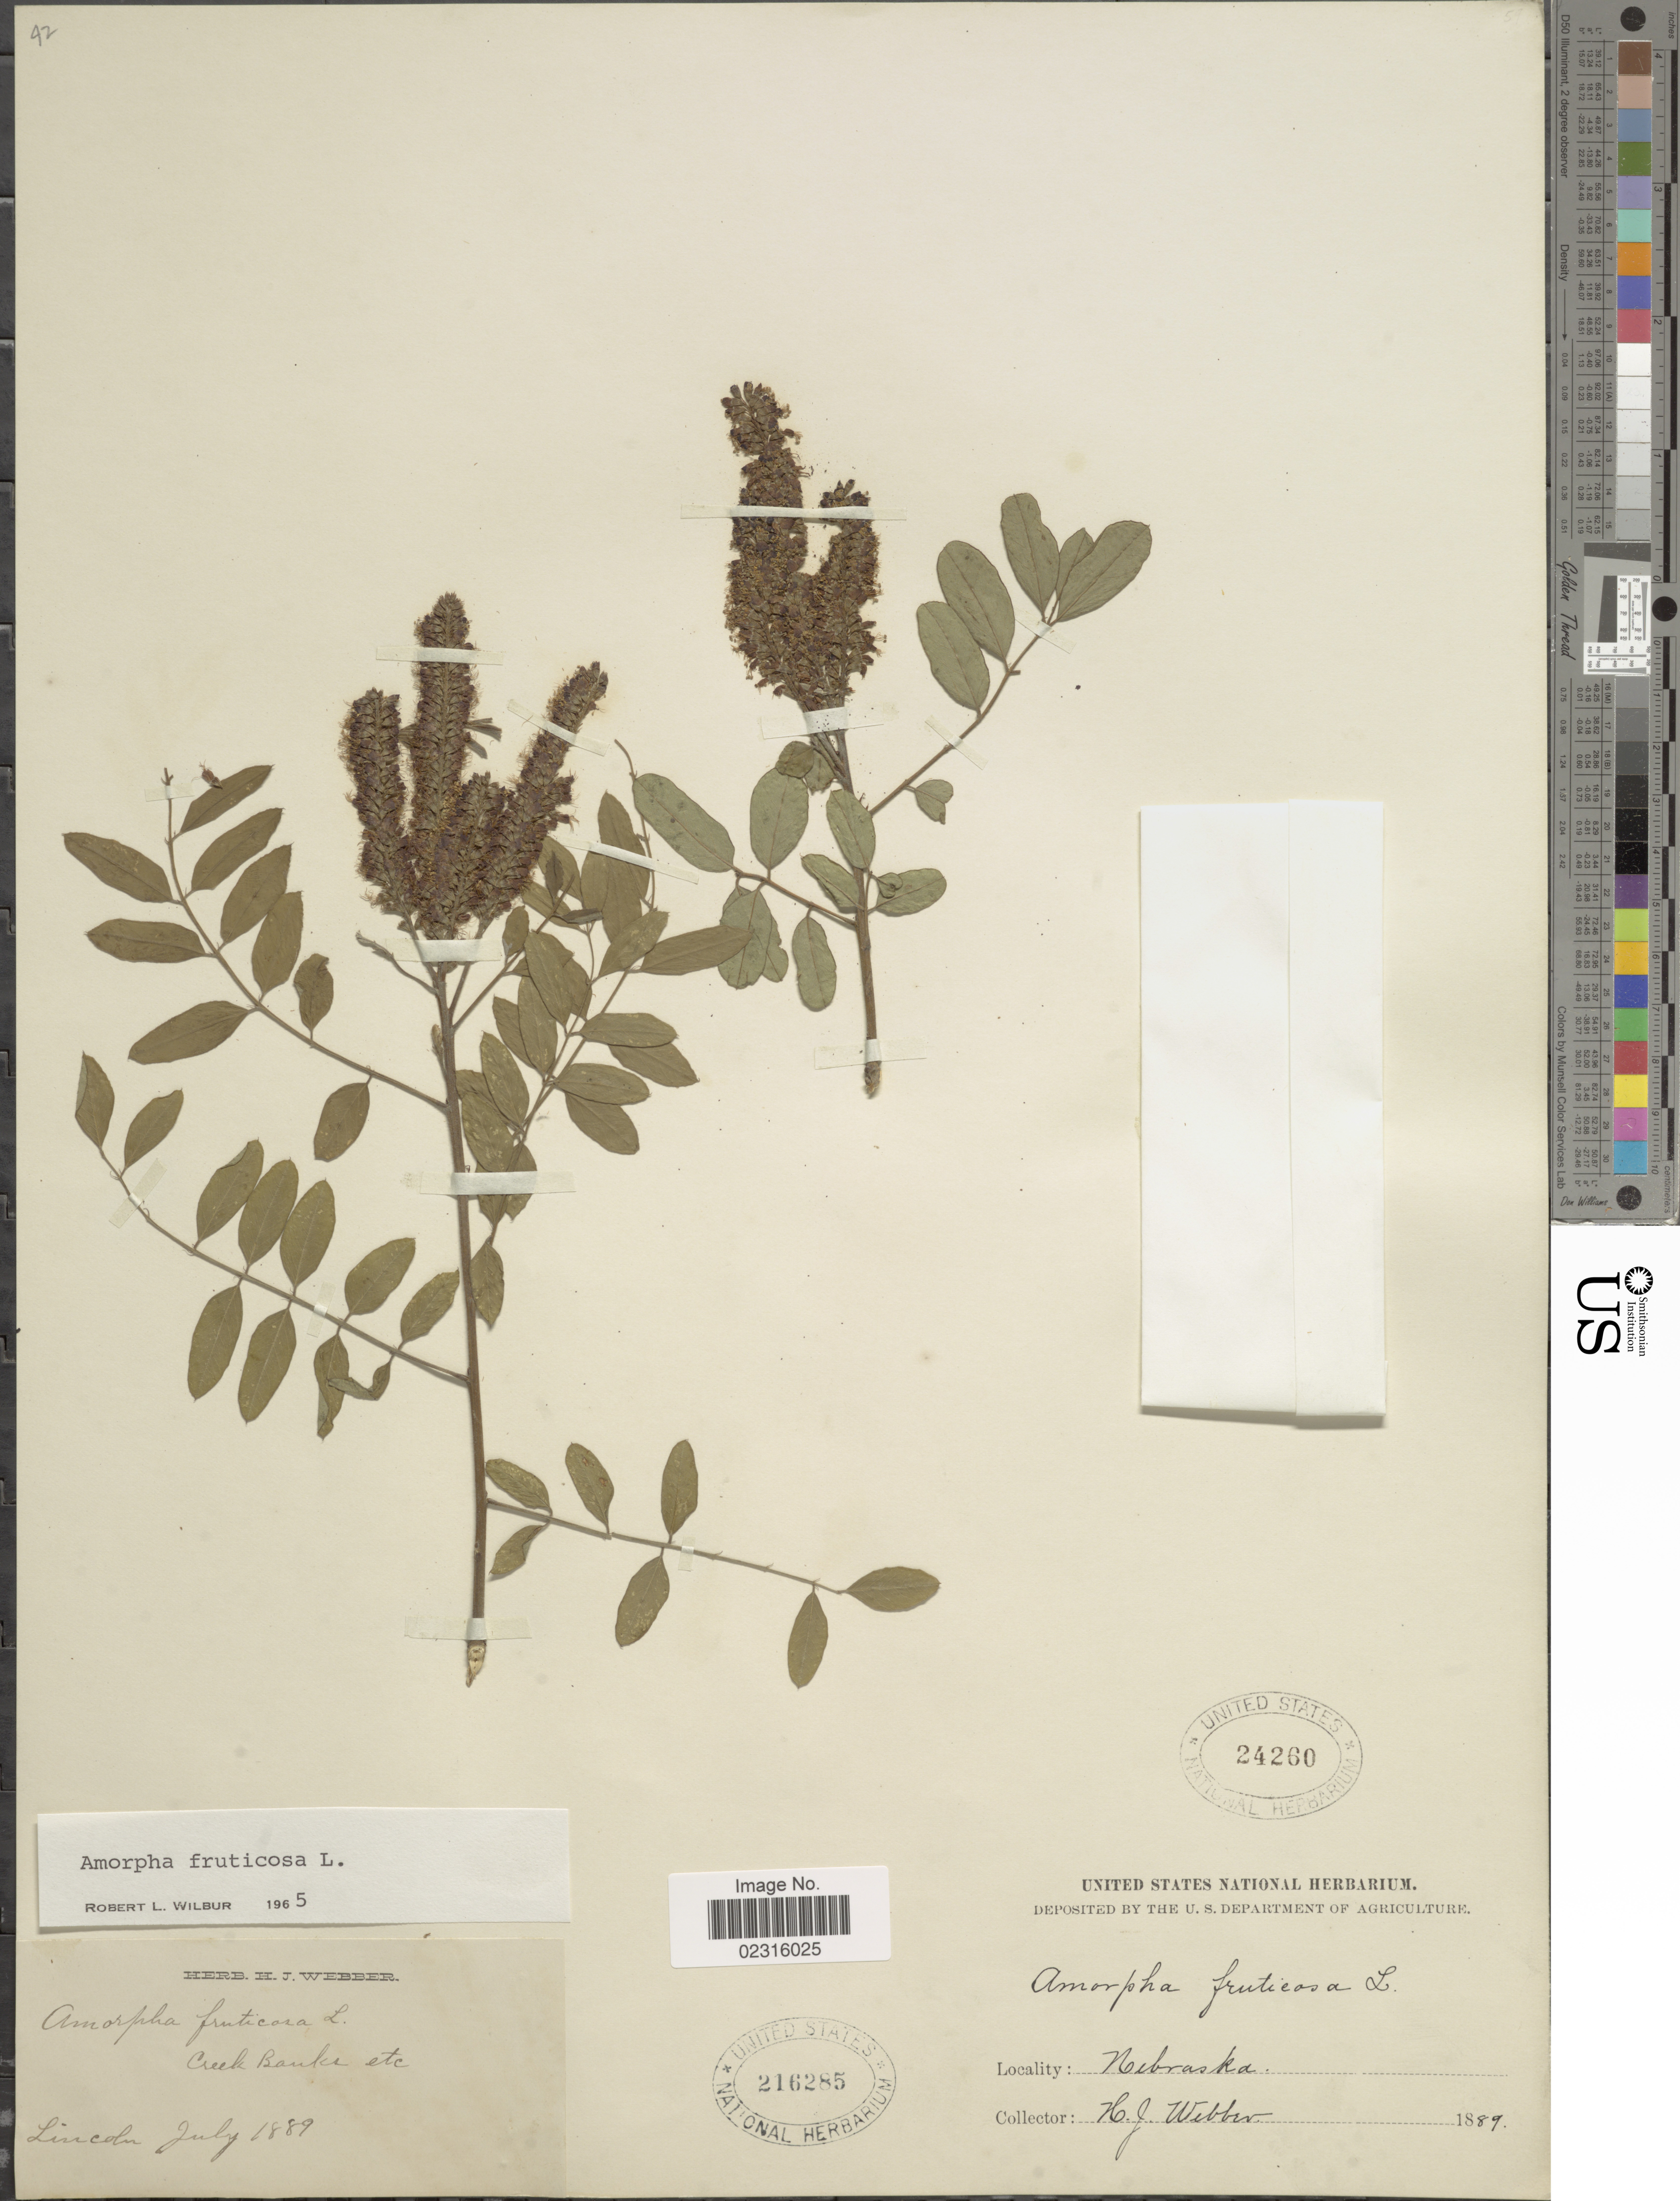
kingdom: Plantae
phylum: Tracheophyta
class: Magnoliopsida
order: Fabales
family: Fabaceae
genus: Amorpha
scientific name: Amorpha fruticosa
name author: L.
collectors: H. Webber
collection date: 1889-07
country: United States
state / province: Nebraska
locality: Creek Banks etc., Lincoln.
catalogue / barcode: US 24260